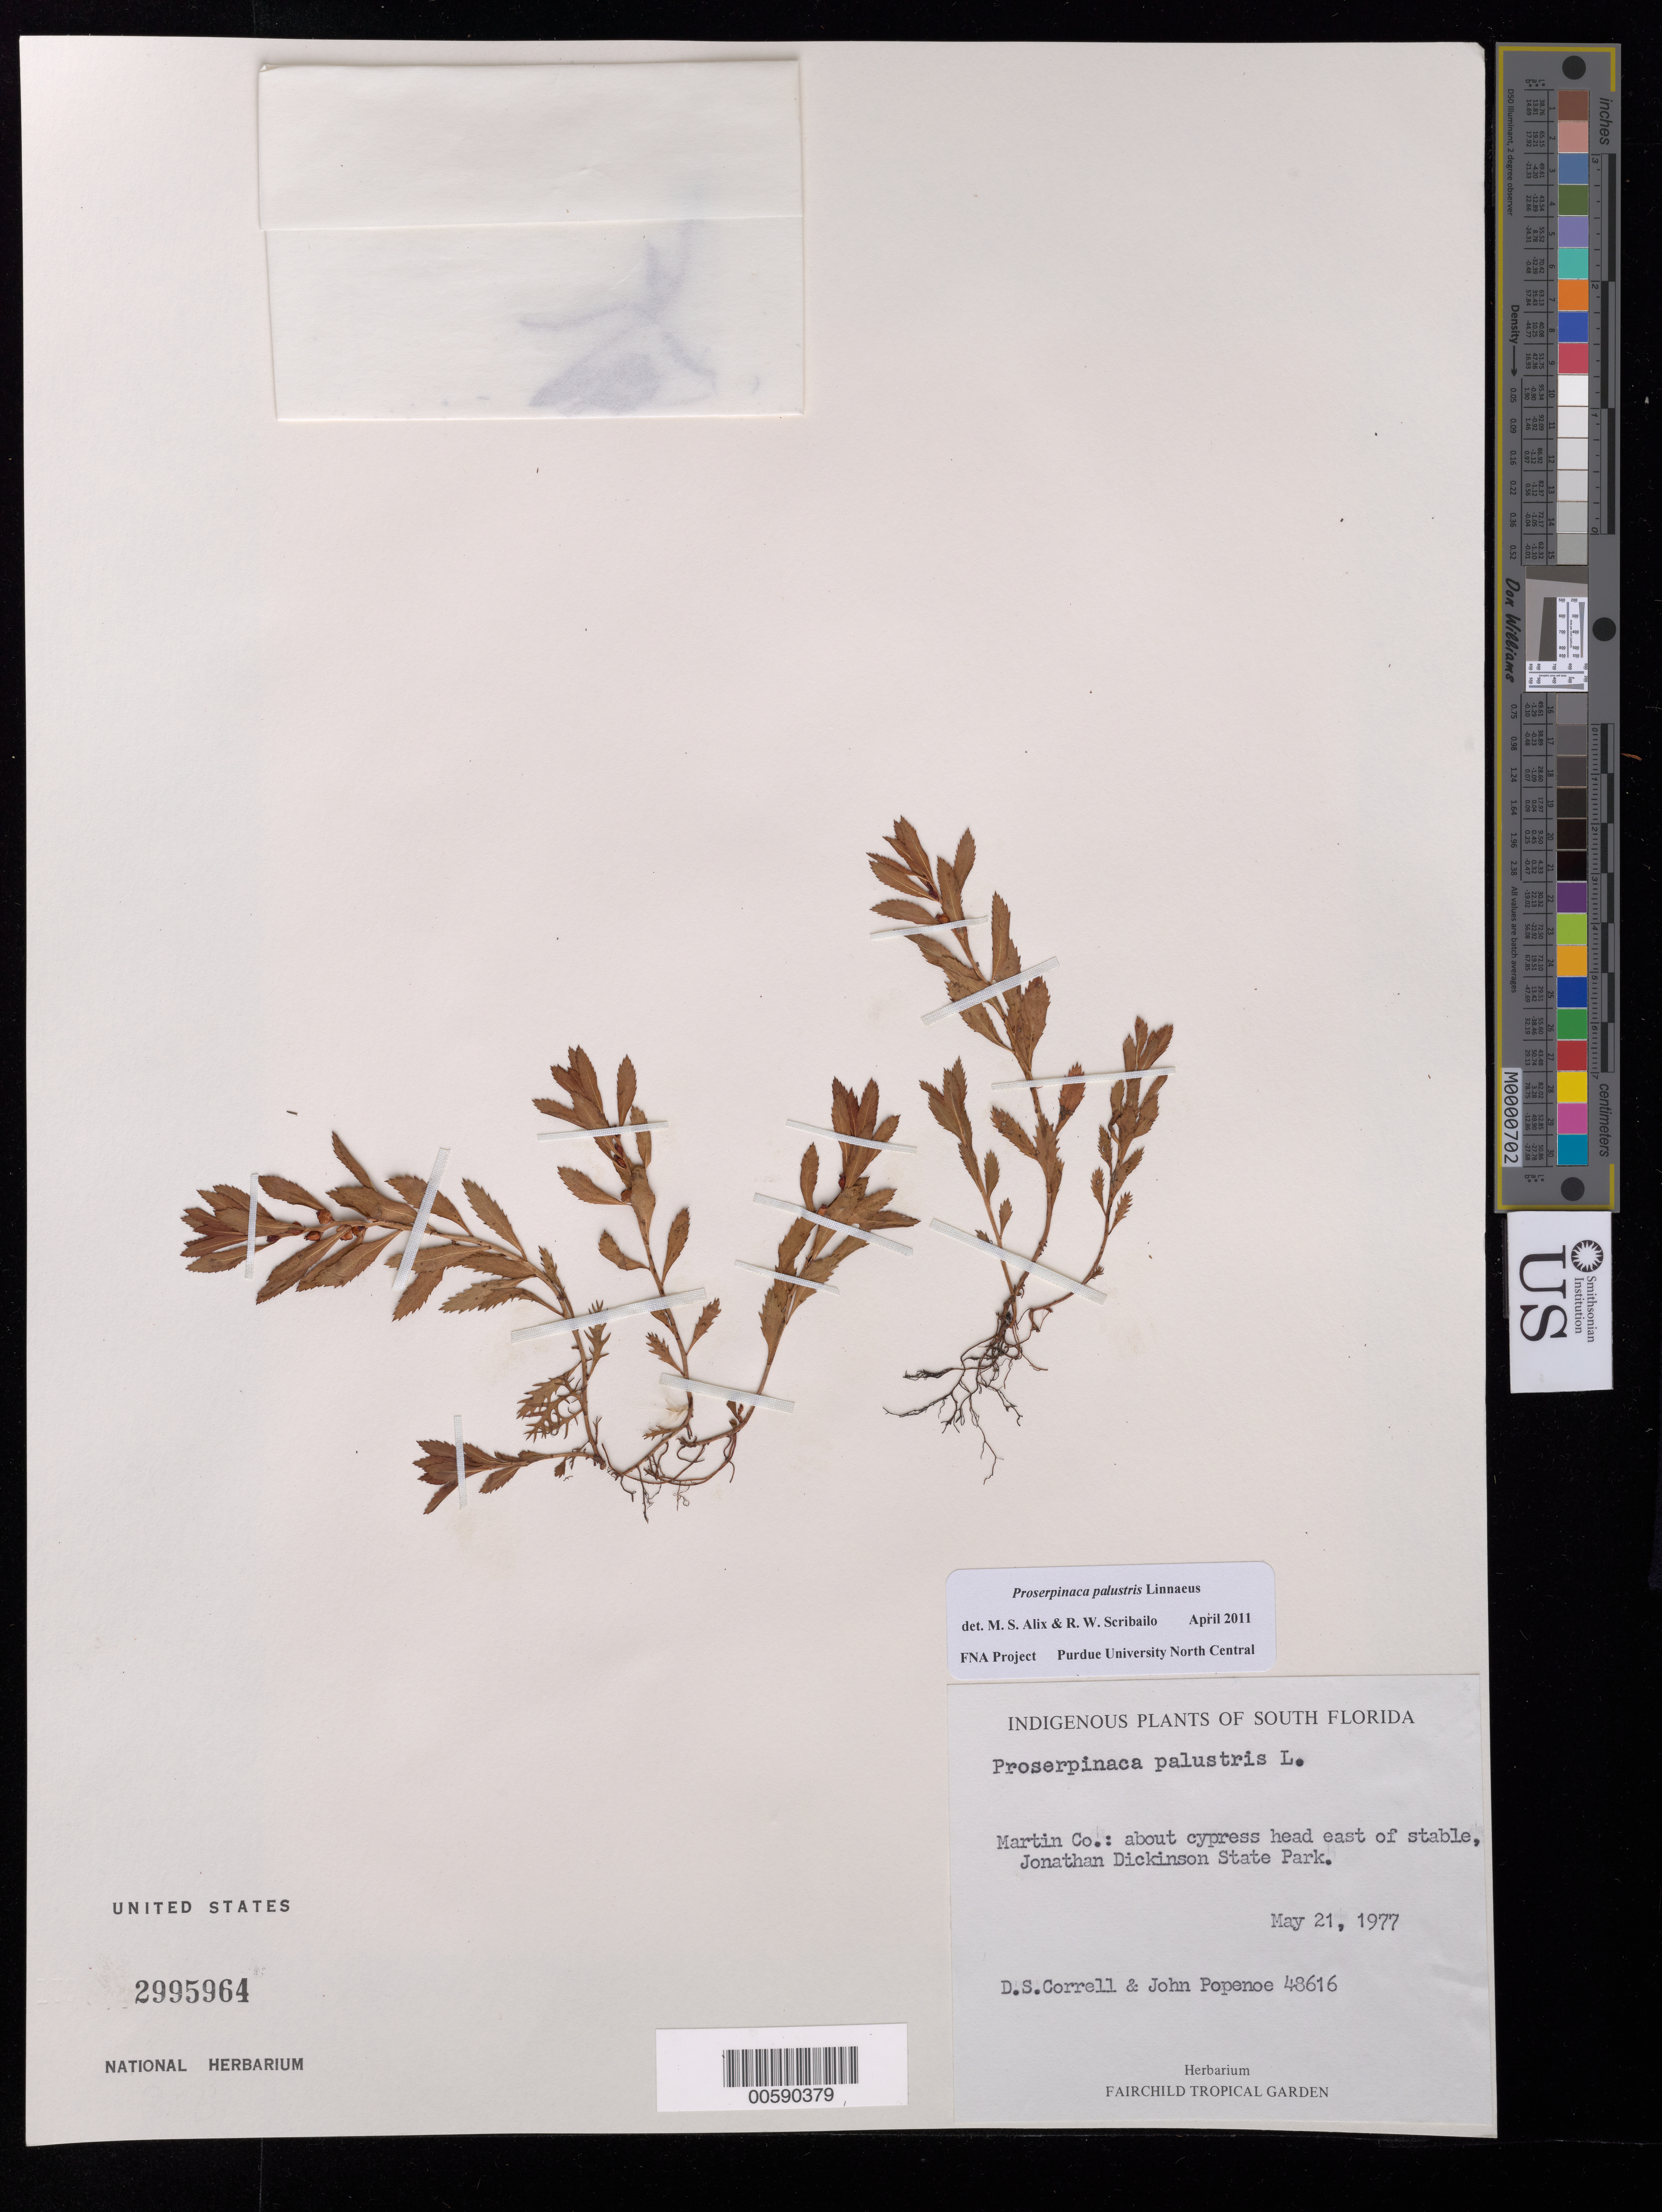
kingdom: Plantae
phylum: Tracheophyta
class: Magnoliopsida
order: Saxifragales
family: Haloragaceae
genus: Proserpinaca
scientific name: Proserpinaca palustris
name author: L.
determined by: Scribailo, R. W.; Alix, M. S.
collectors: D. S. Correll & J. Popenoe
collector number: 48616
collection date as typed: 21 May 1977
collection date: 1977-05-21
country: United States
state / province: Florida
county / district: Martin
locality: Jonathan Dickinson State Park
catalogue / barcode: US 2995964